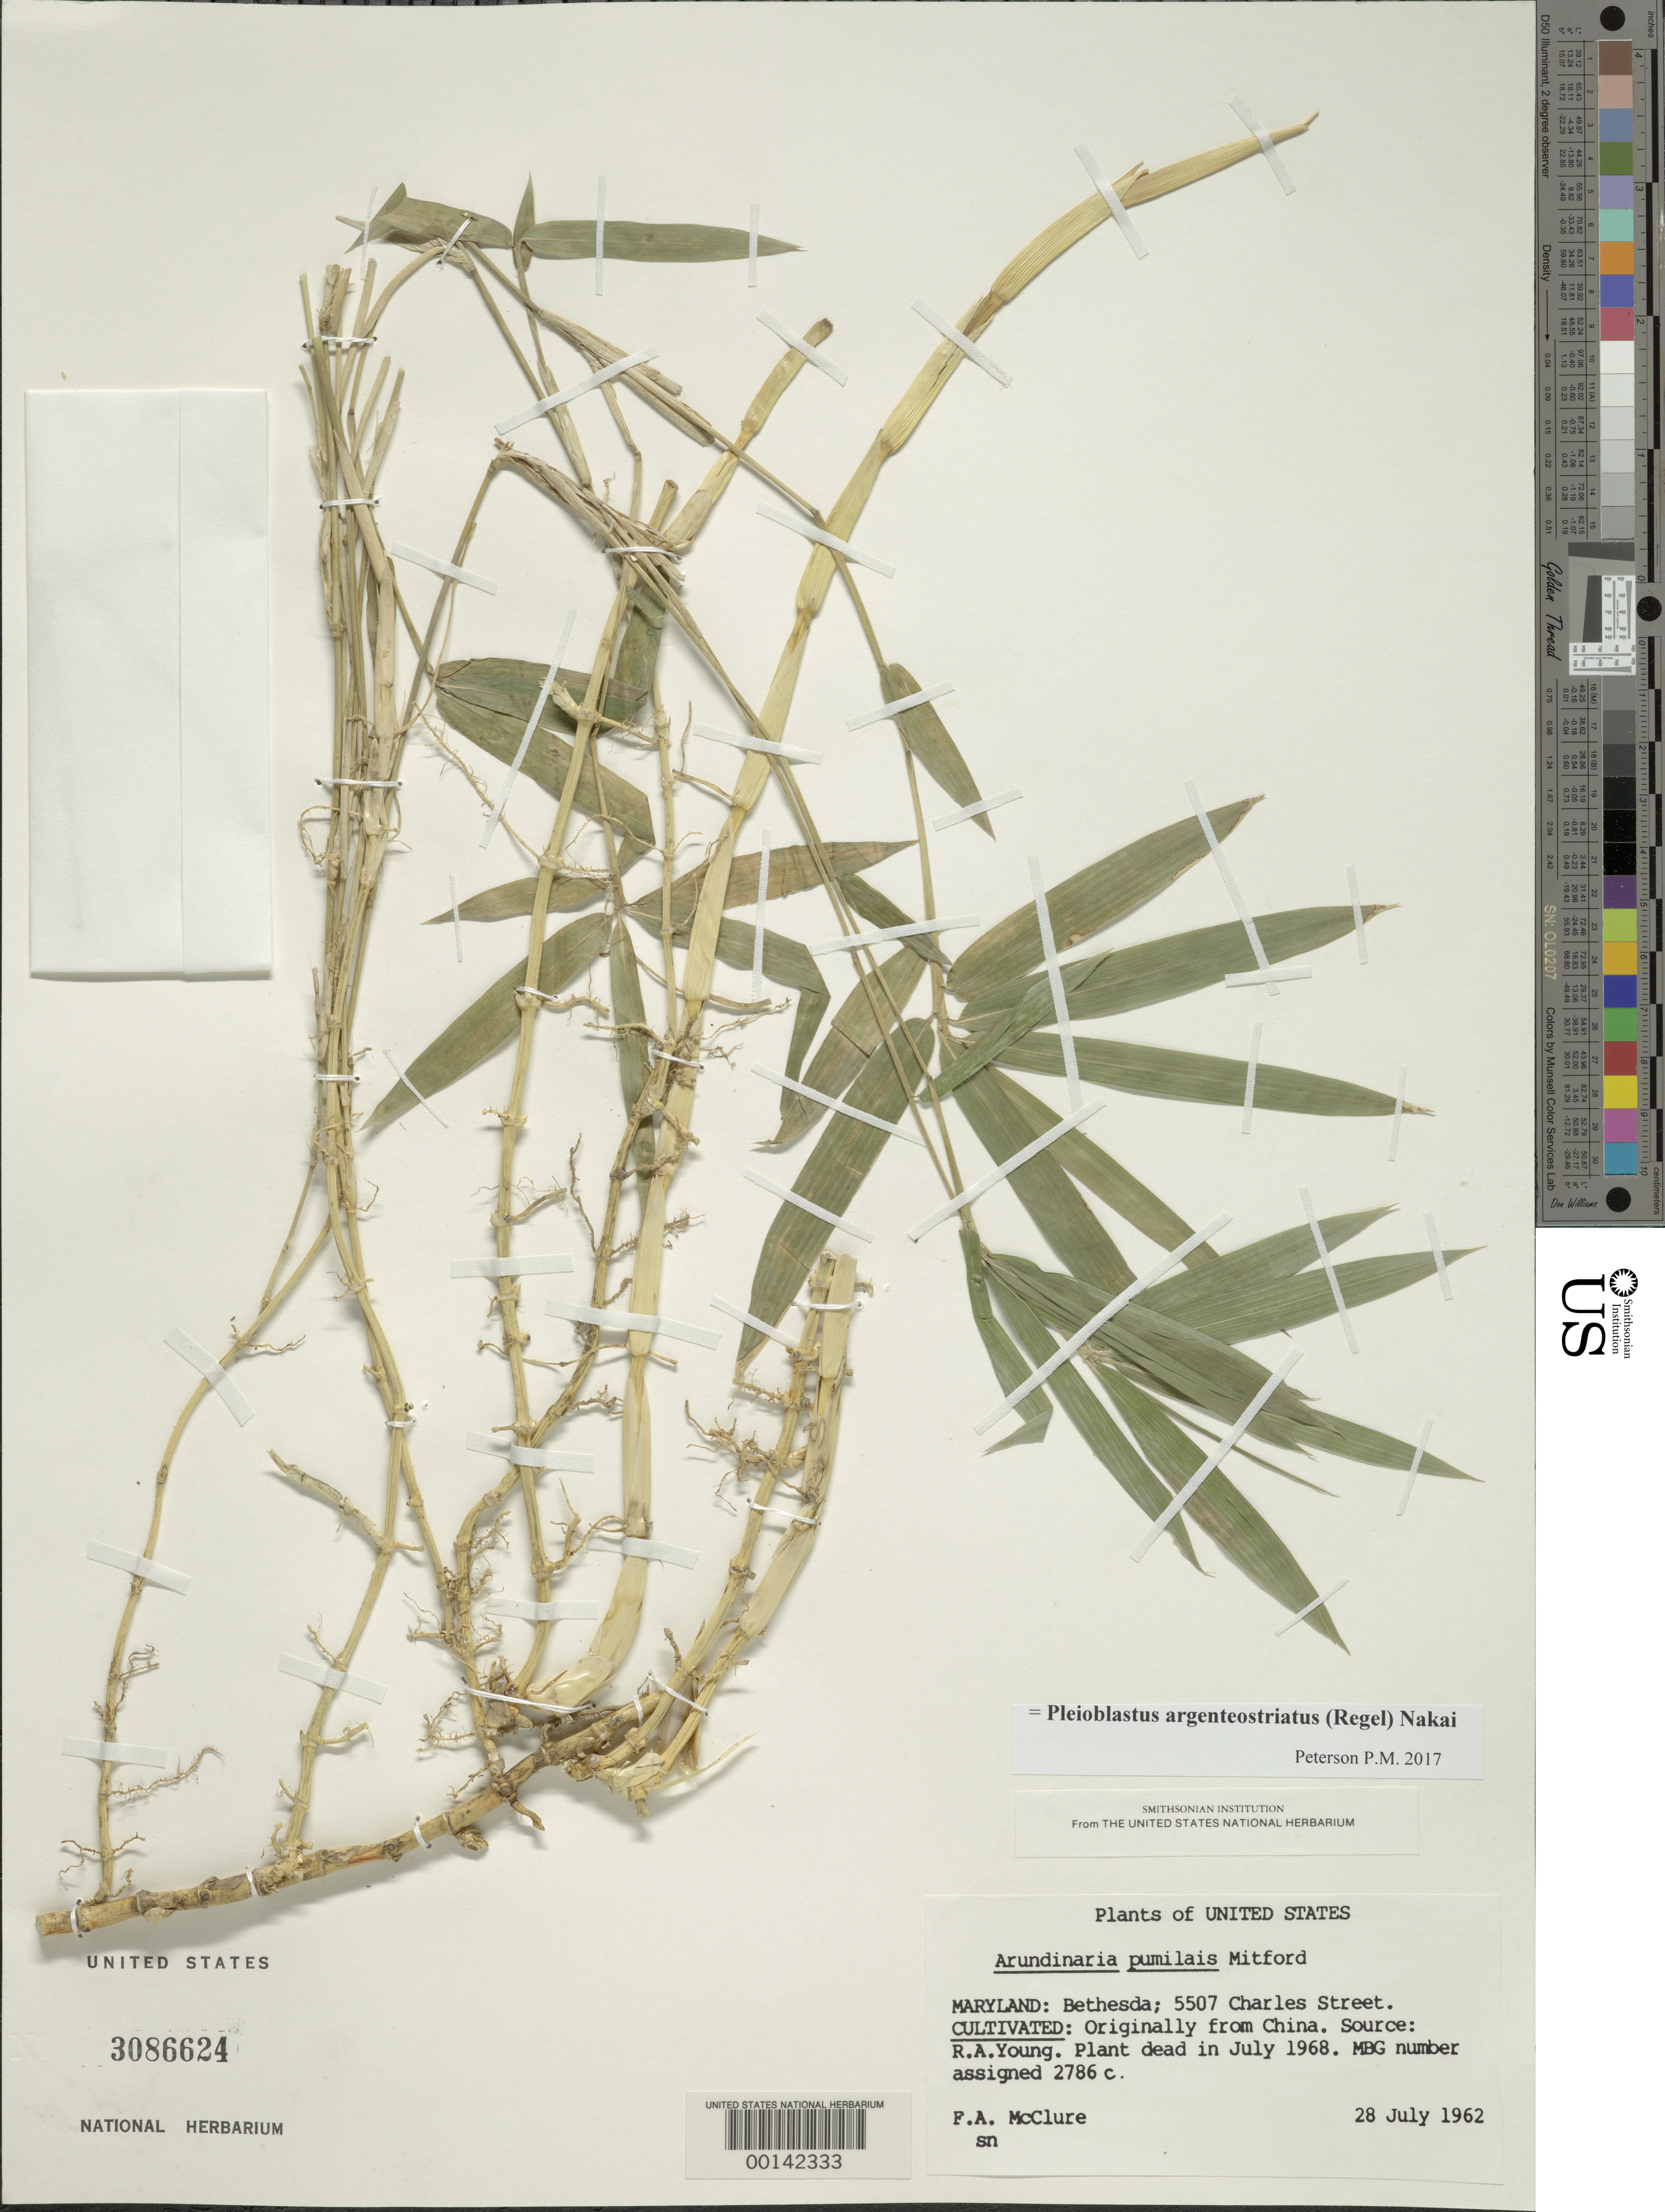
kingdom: Plantae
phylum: Tracheophyta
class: Liliopsida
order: Poales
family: Poaceae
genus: Pleioblastus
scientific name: Pleioblastus argenteostriatus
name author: (Regel) Nakai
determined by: Poaceae Reorganization Project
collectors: F. A. McClure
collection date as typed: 28 Jul 1962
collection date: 1962-07-28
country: United States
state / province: Maryland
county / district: Montgomery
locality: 5507 Charles Street, Bethesda (McClure's garden)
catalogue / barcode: US 3086624